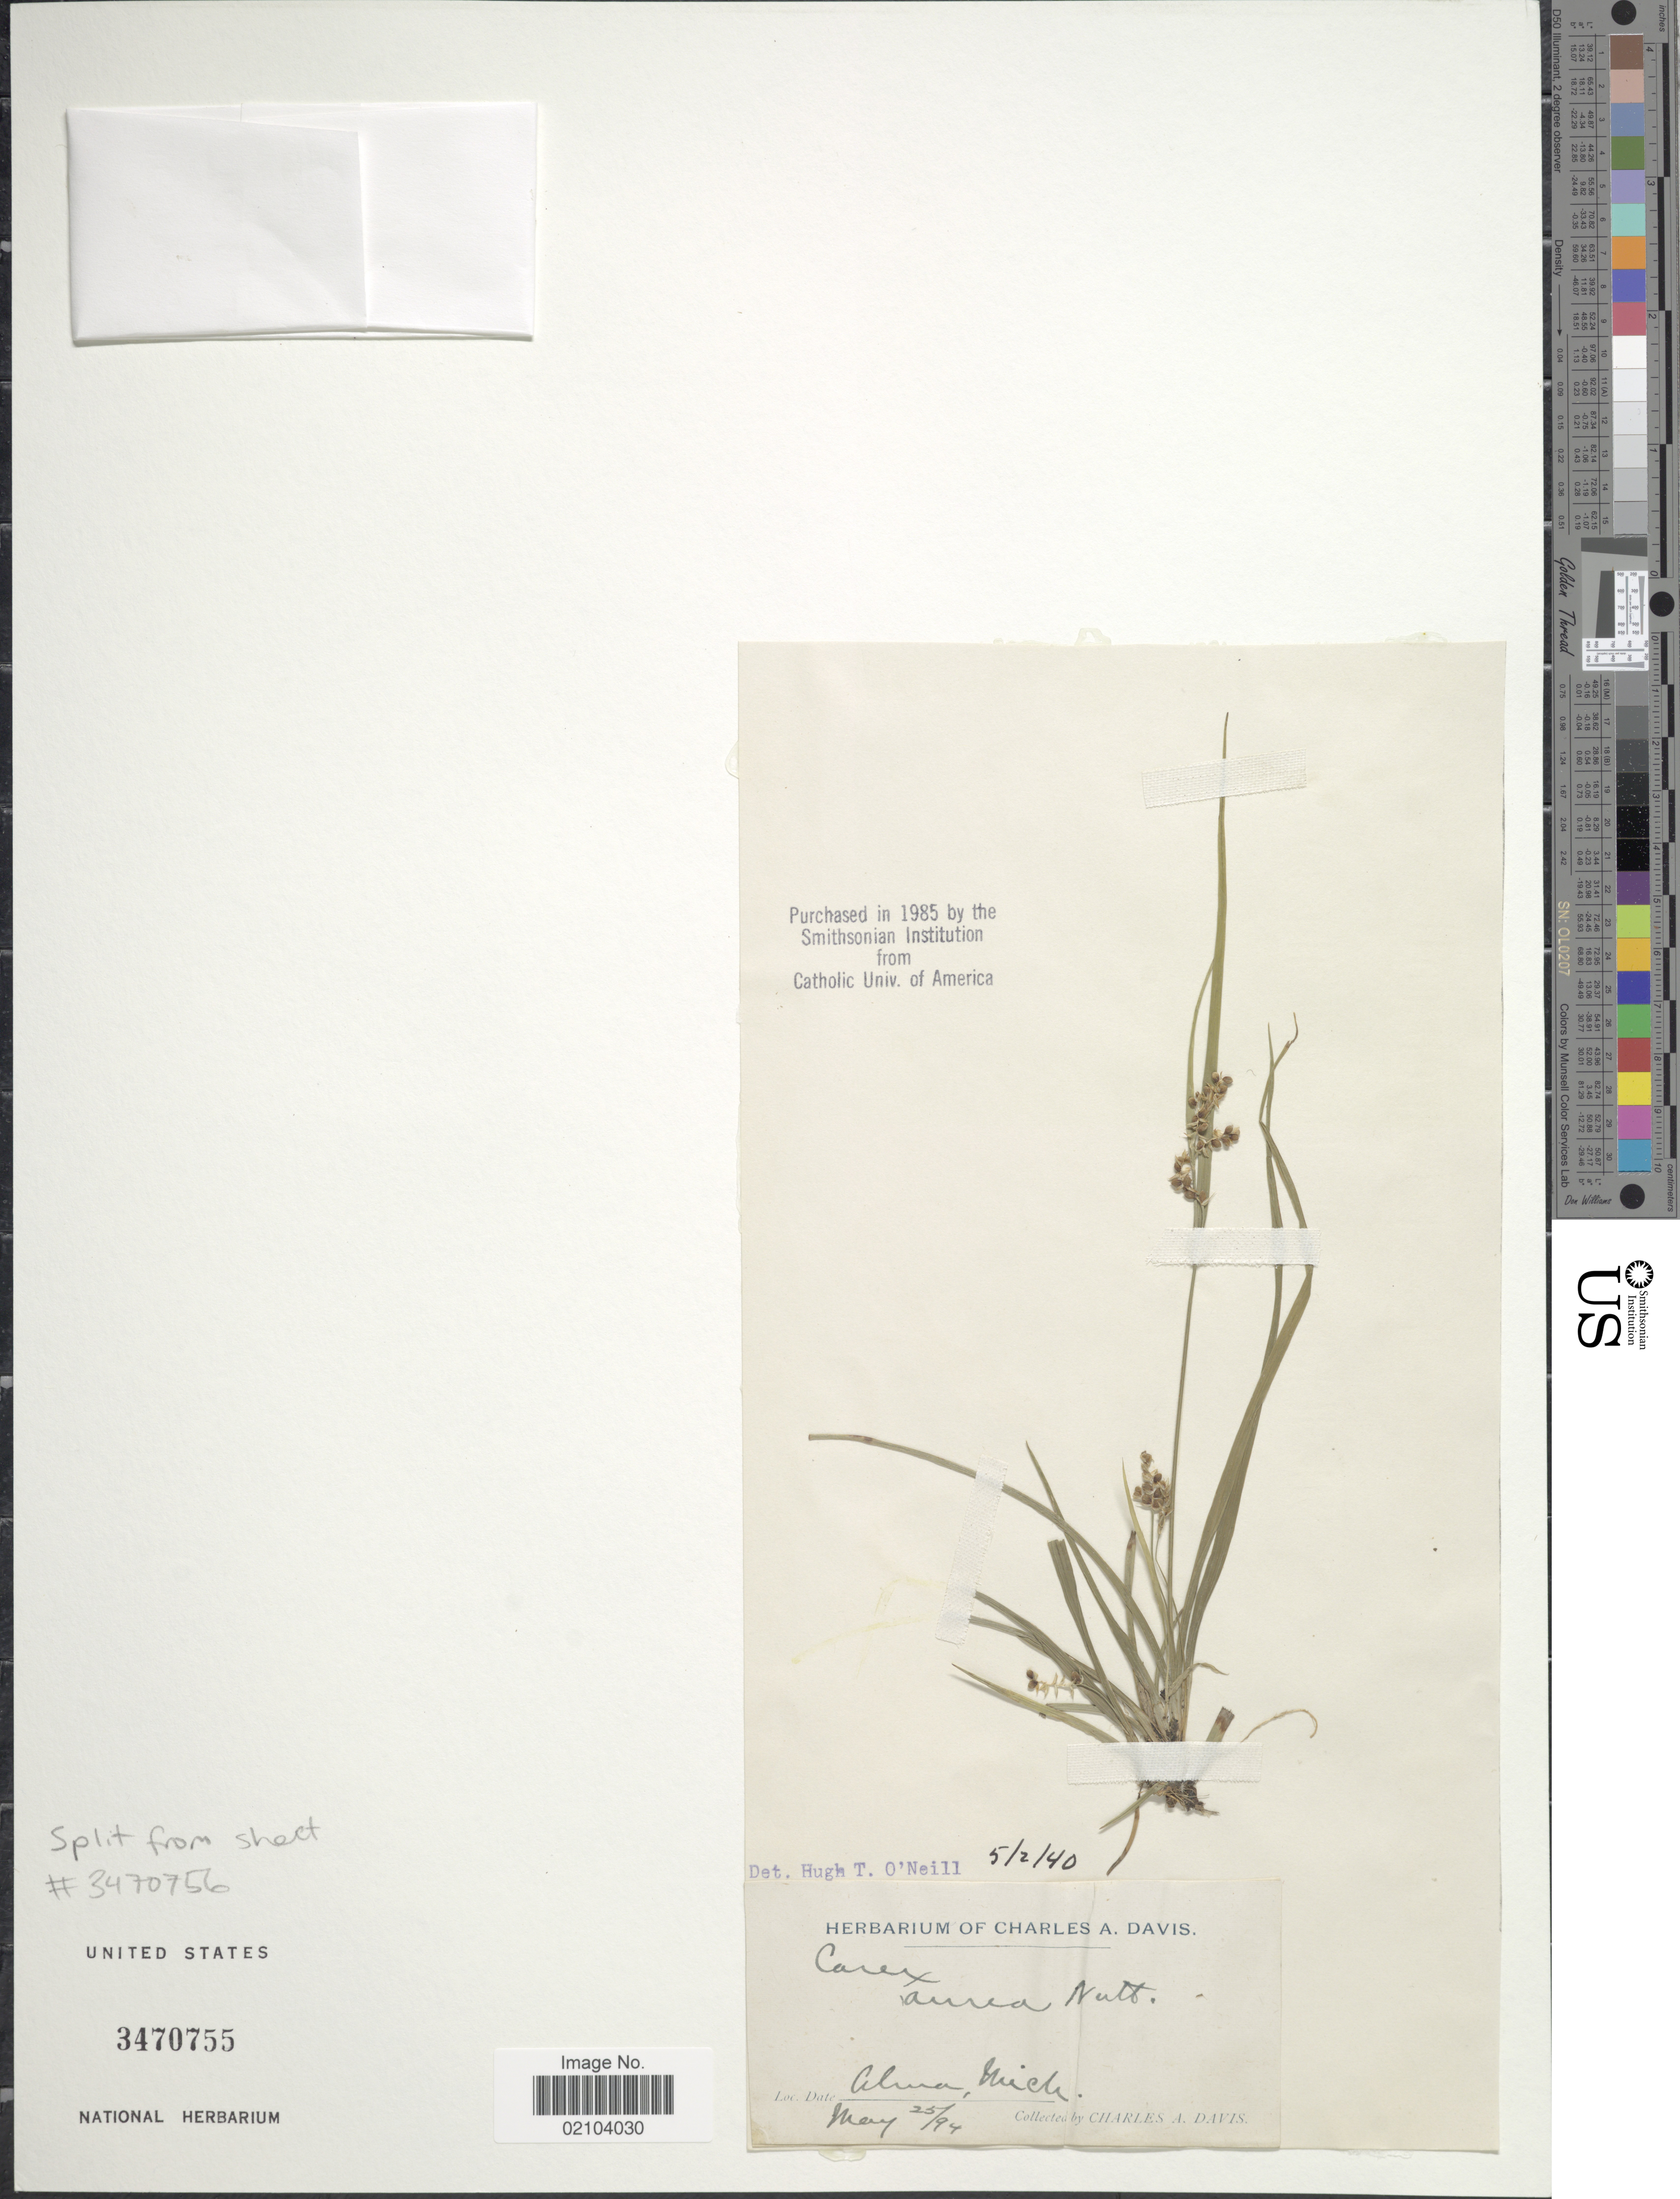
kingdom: Plantae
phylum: Tracheophyta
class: Liliopsida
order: Poales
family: Cyperaceae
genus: Carex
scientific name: Carex aurea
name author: Nutt.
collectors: C. Davis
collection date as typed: Transcribed d/m/y: 25/5/94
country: United States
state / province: Michigan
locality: Alma, Mich.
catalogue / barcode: US 3470755